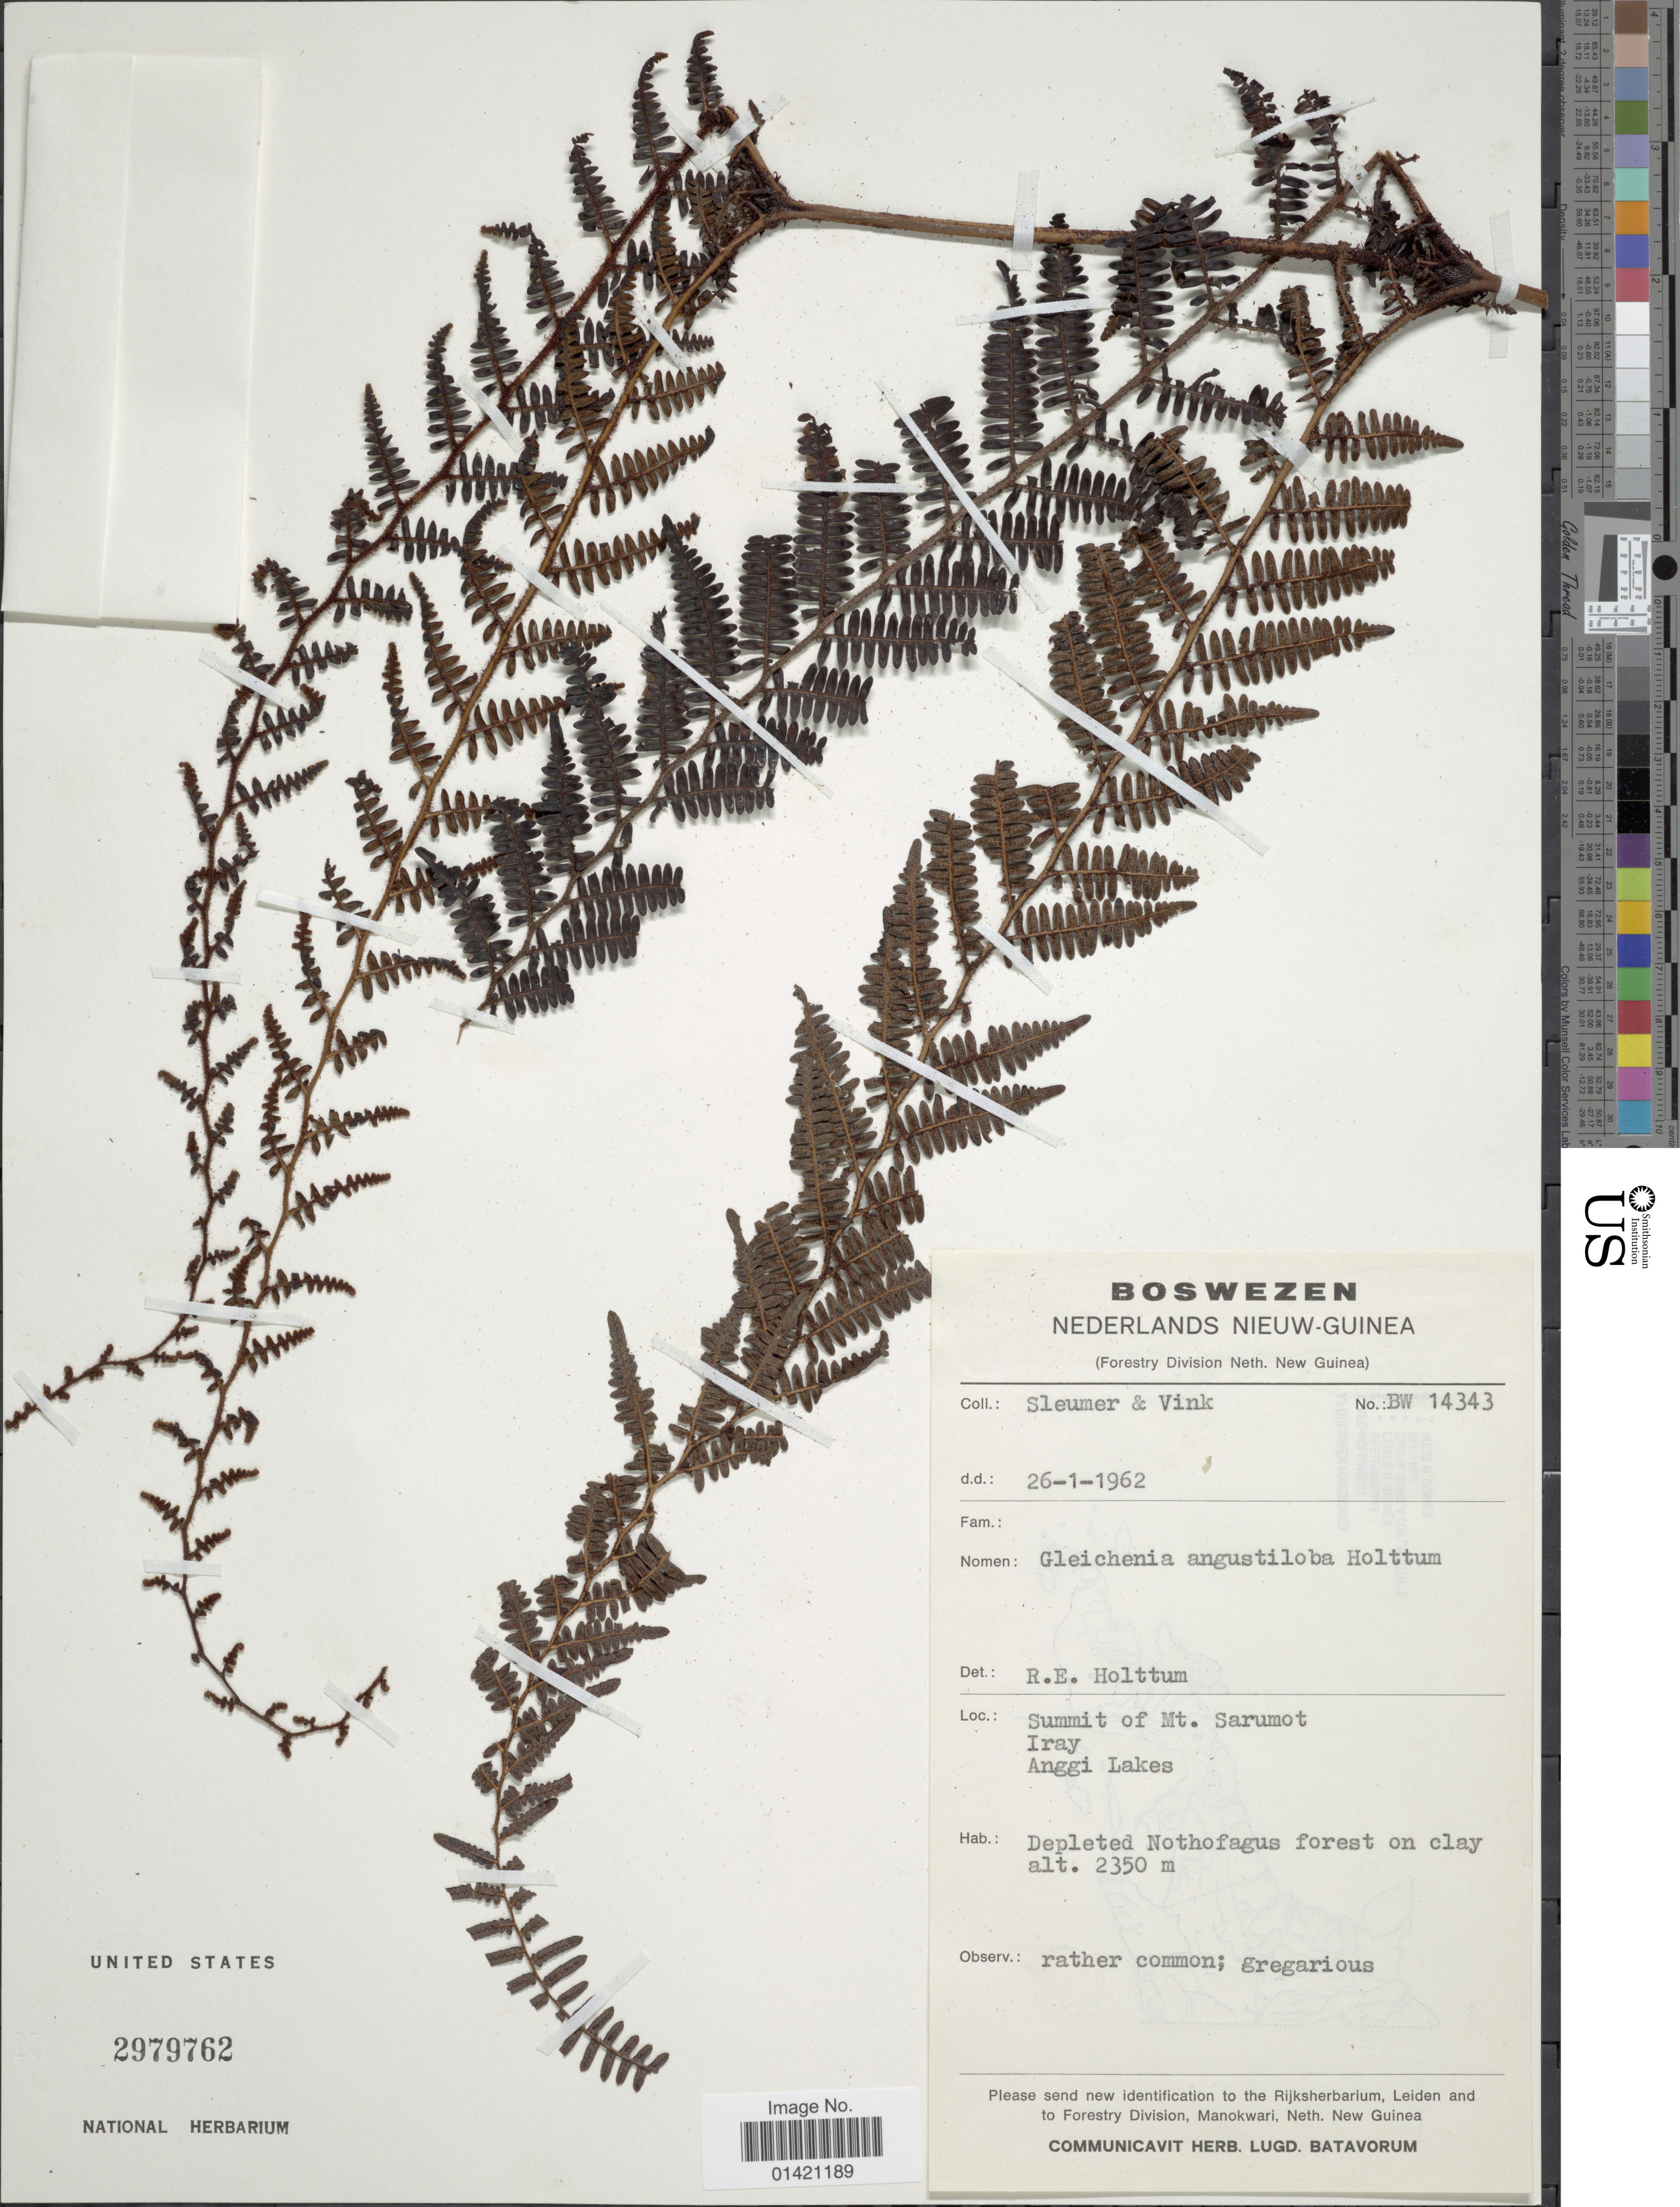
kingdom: Plantae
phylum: Tracheophyta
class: Polypodiopsida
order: Gleicheniales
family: Gleicheniaceae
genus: Diplopterygium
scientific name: Diplopterygium angustilobum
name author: (Holttum) Parris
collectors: H. O. Sleumer & -. Vink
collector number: BW14343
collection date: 1962-01-26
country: Indonesia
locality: Boswezen. Nederlands Nieuw-Guinea. Summit of Mt. Sarumot. Iray. Anggi Lakes.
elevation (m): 2350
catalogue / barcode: US 2979762